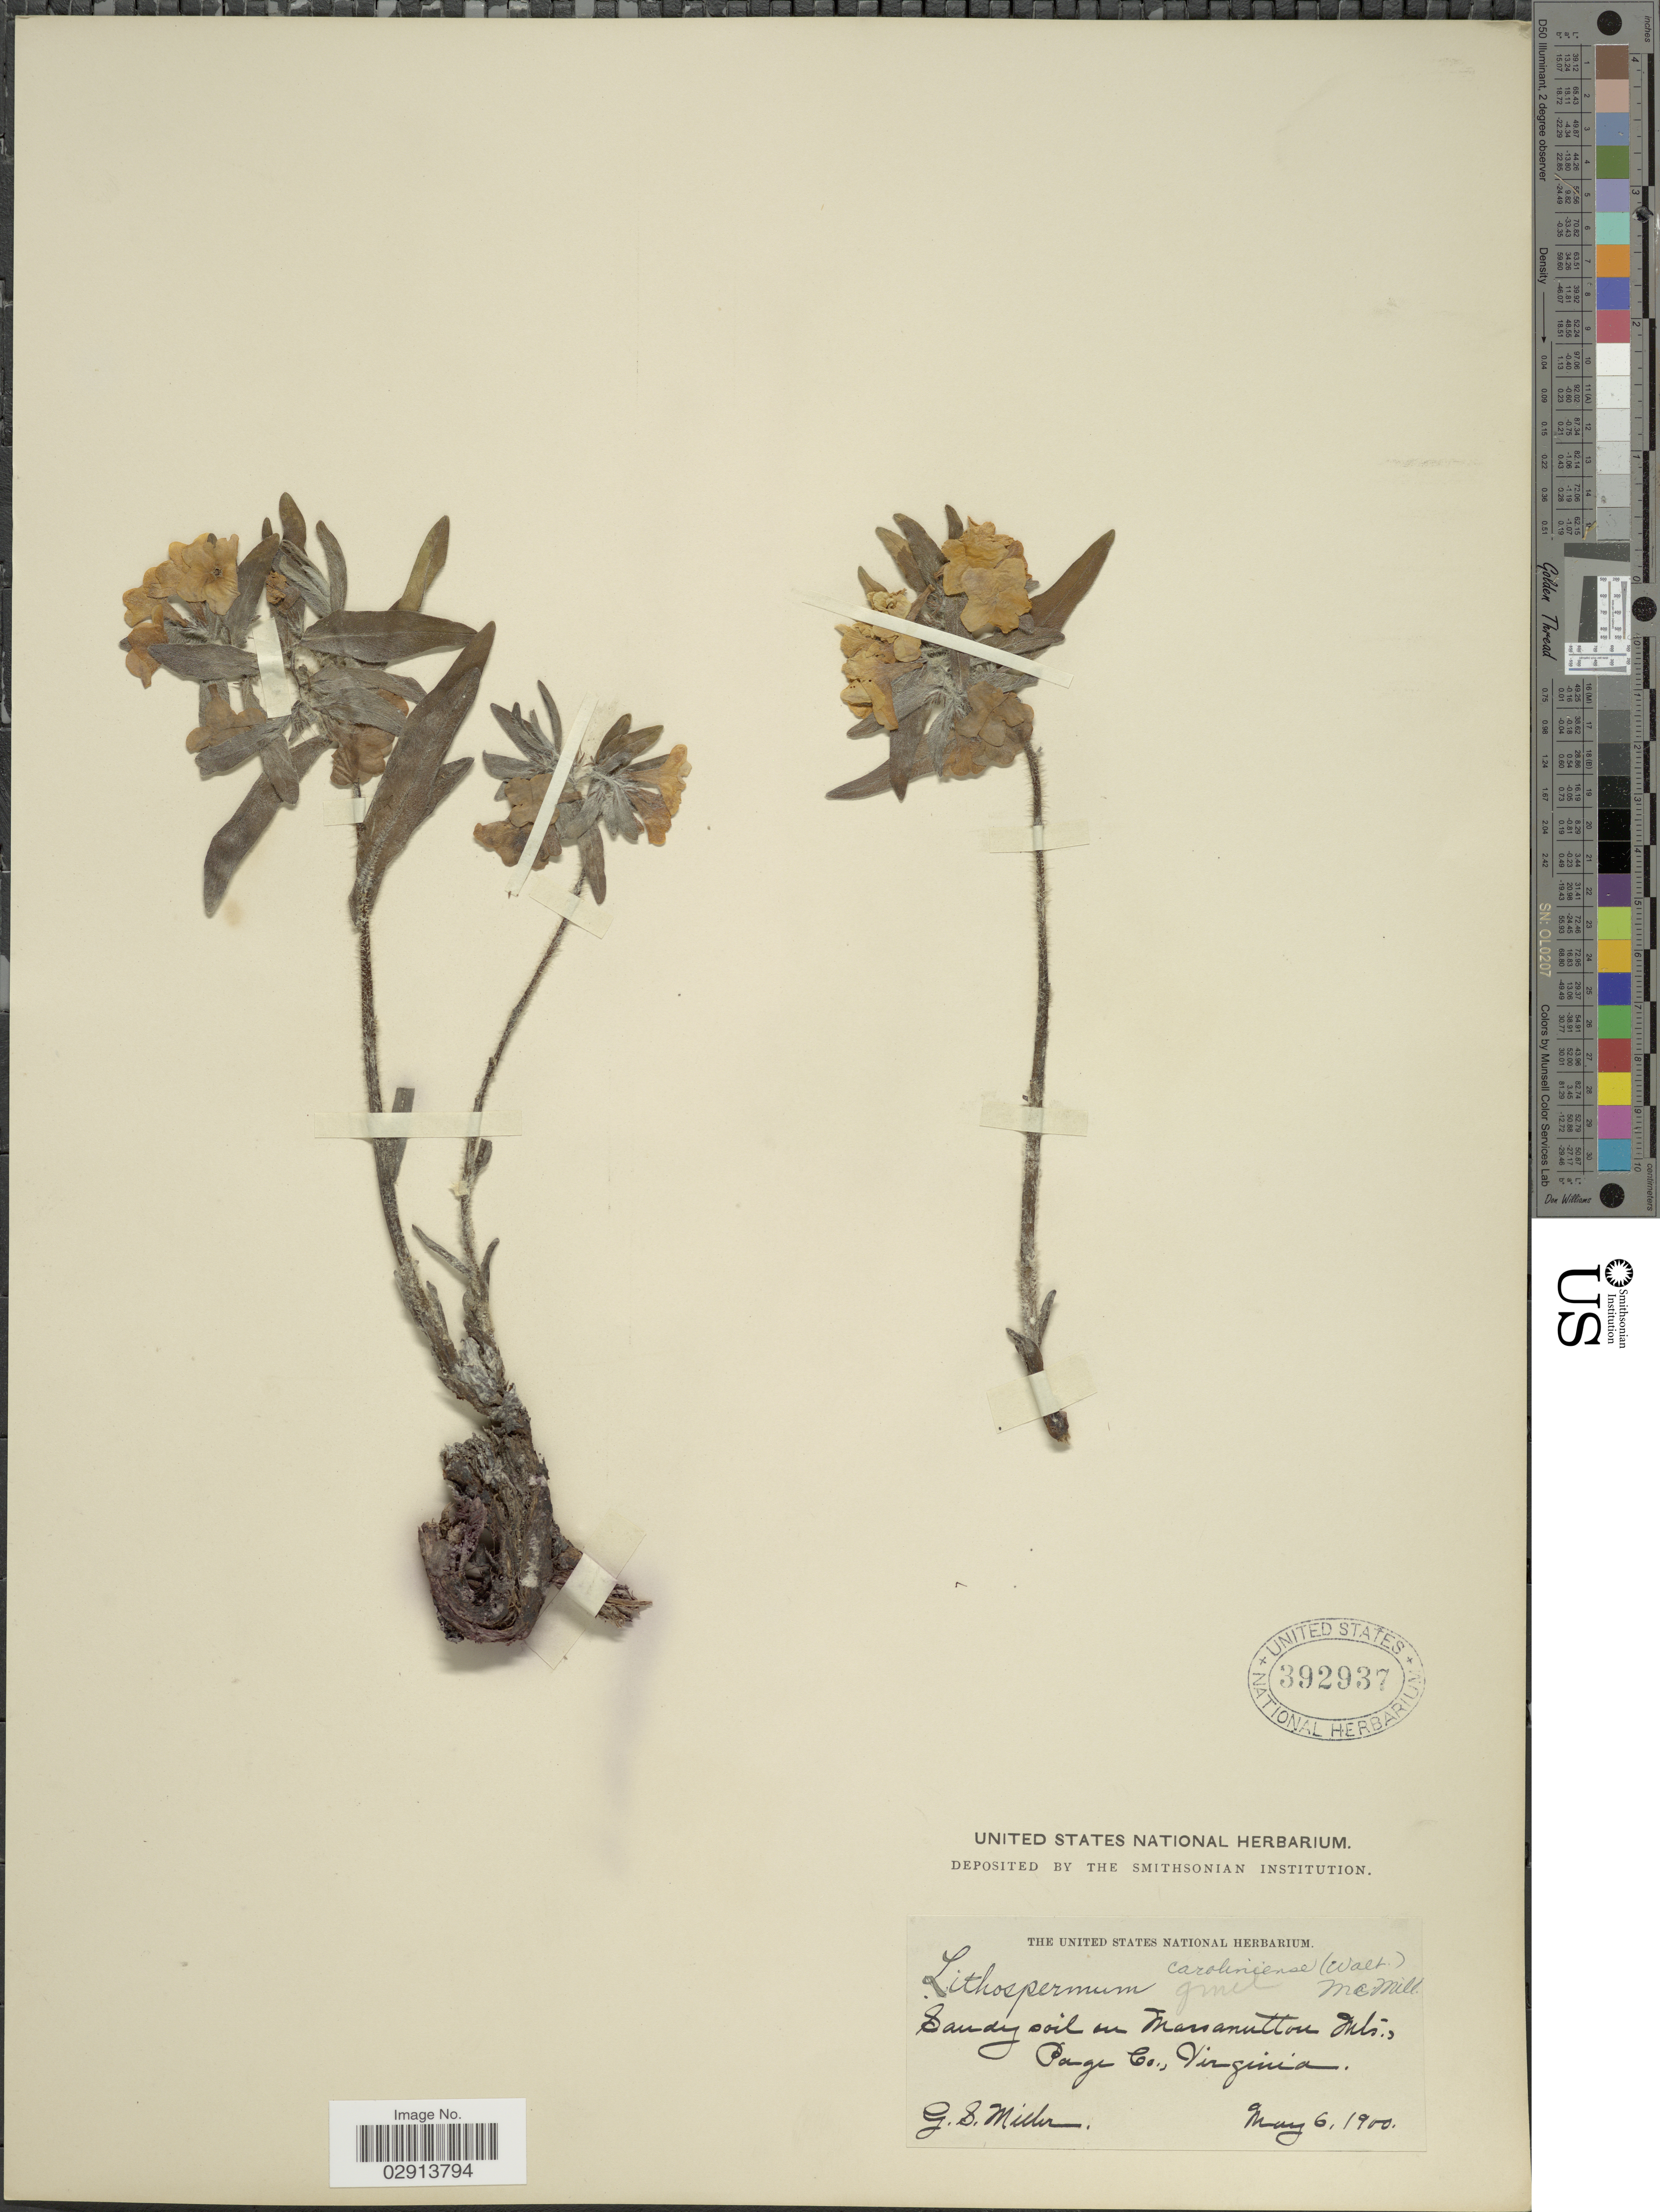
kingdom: Plantae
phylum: Tracheophyta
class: Magnoliopsida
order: Boraginales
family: Boraginaceae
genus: Lithospermum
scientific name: Lithospermum caroliniense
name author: (J.F. Gmel.) MacMill.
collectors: G. S. Miller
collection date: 1900-05-06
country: United States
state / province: Virginia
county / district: Page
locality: Sandy soil on Massanutton Mts; Page Co., Virginia.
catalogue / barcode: US 392937